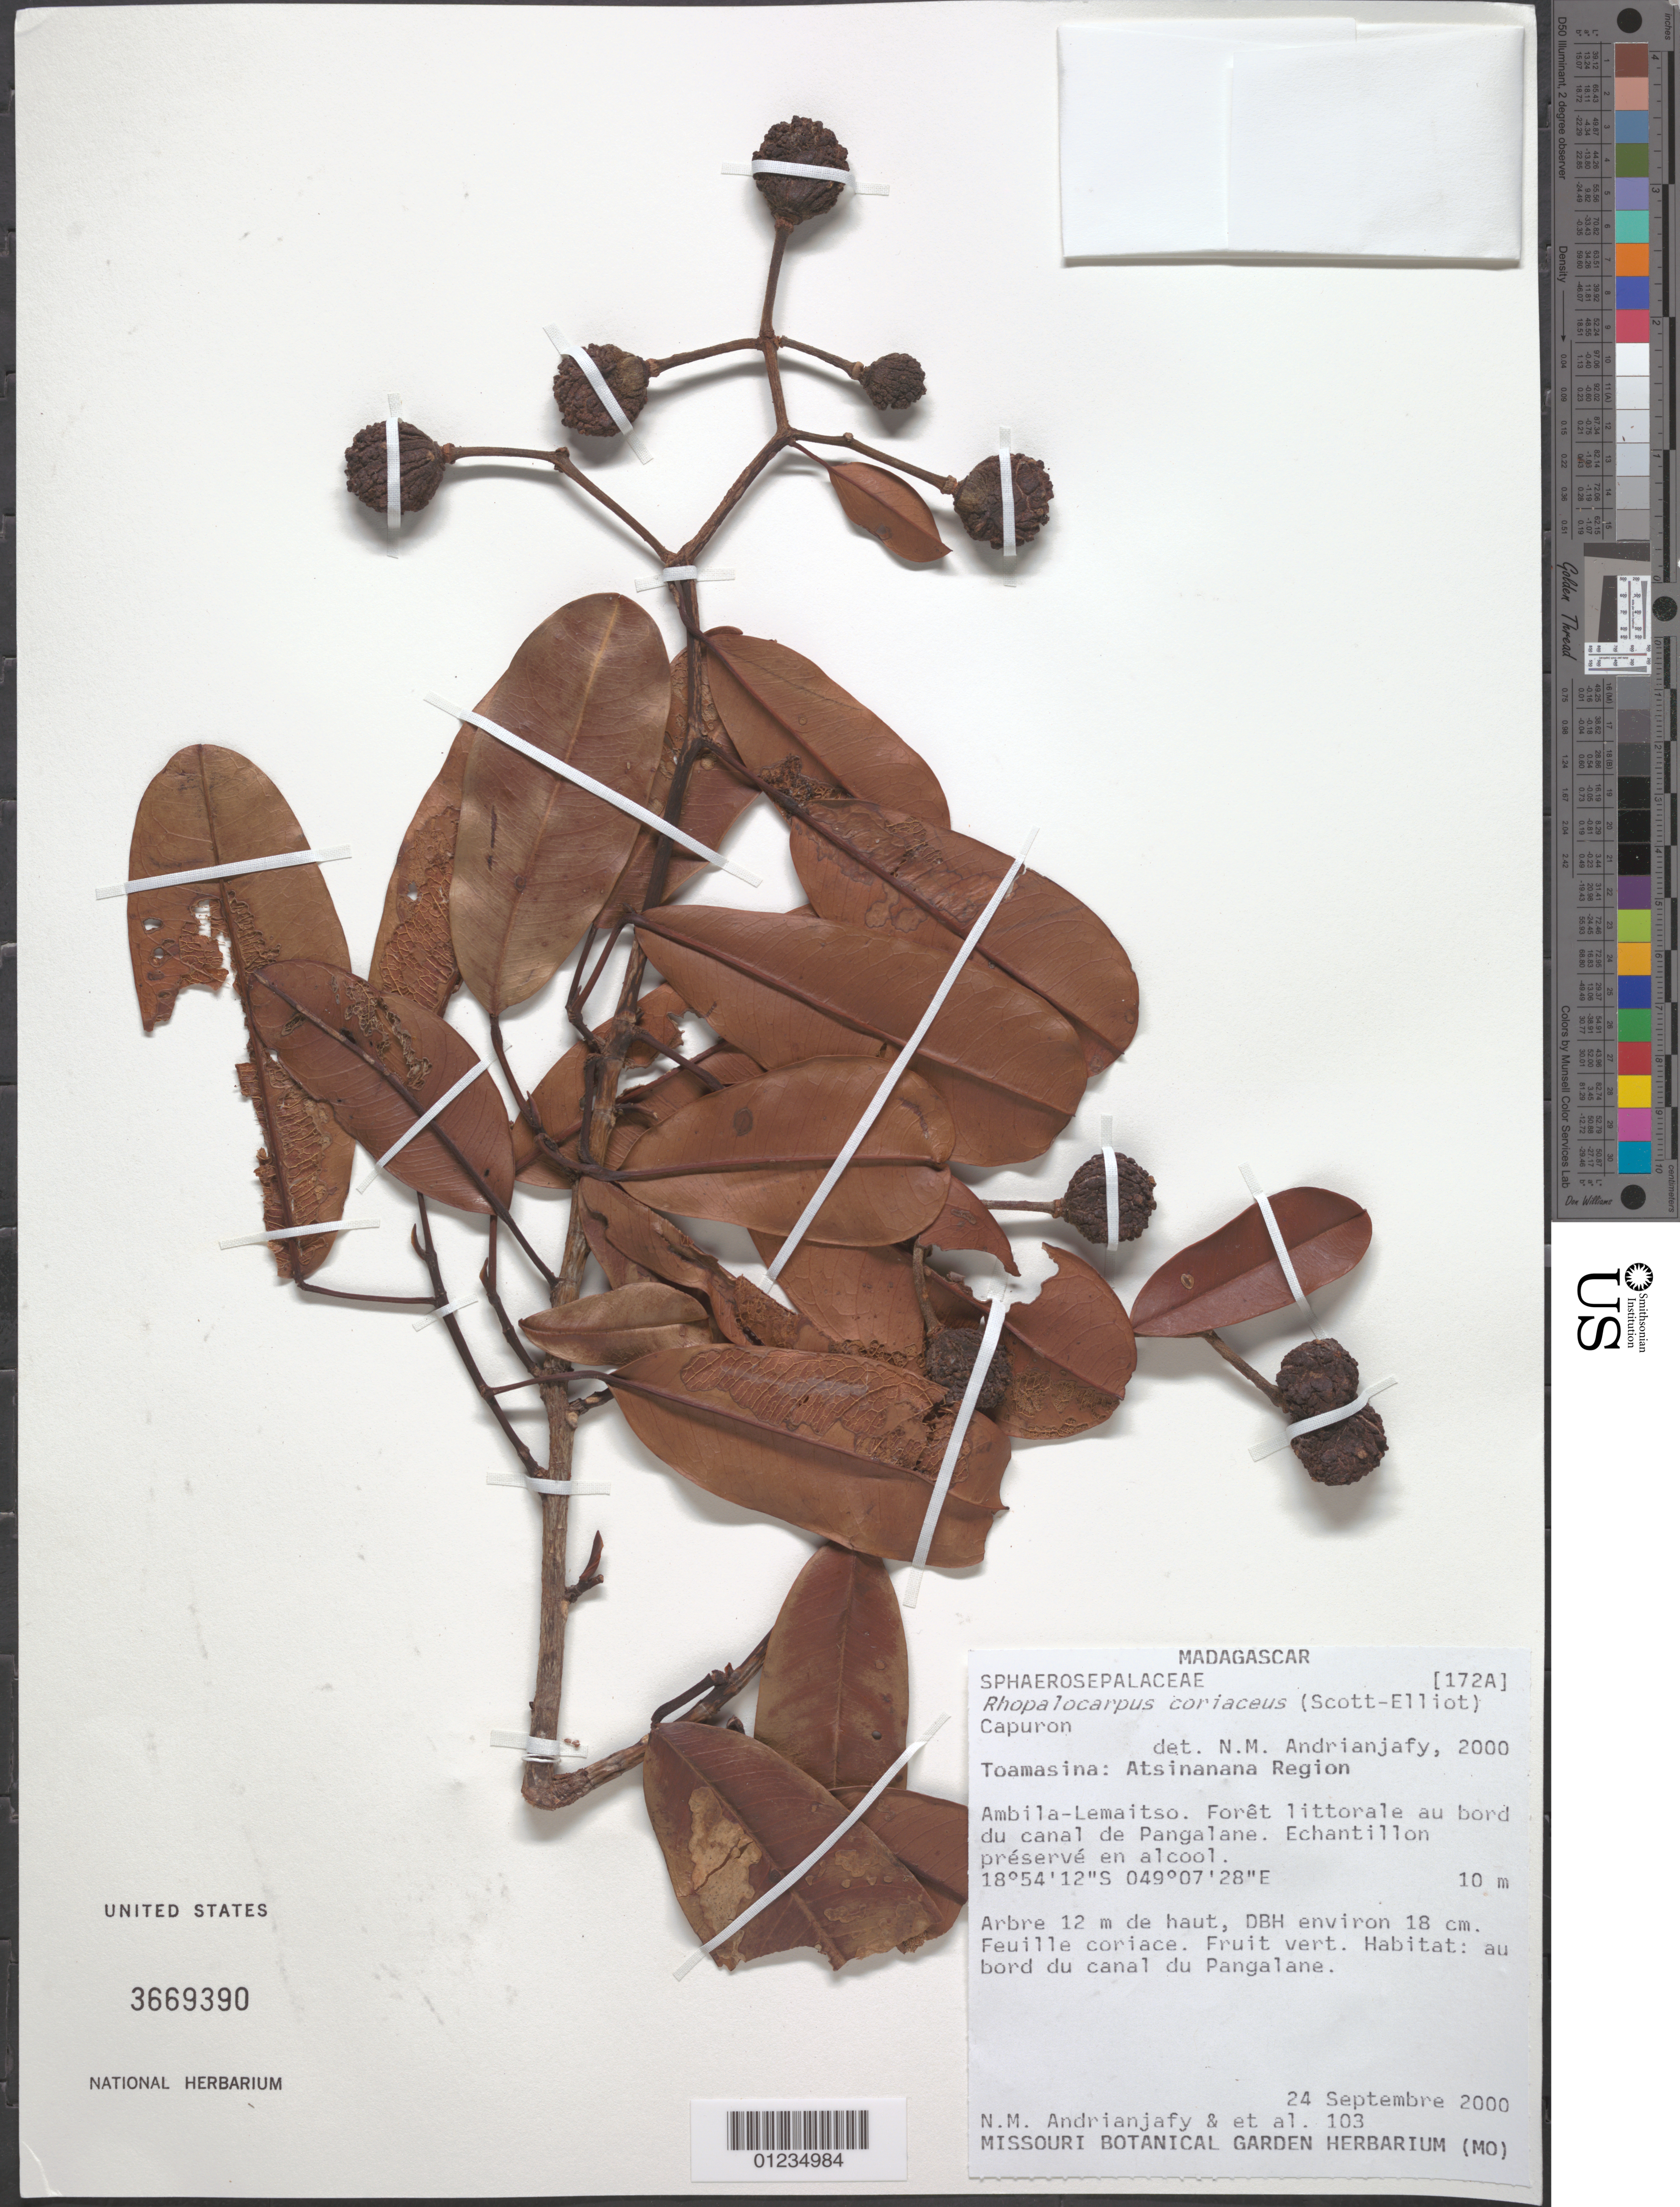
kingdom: Plantae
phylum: Tracheophyta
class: Magnoliopsida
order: Malvales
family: Sphaerosepalaceae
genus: Rhopalocarpus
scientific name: Rhopalocarpus coriaceus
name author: (Scott Elliot) Capuron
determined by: Andrianjafy, N. M.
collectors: N. M. Andrianjafy et al.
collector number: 103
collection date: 2000-09-24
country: Madagascar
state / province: Atsinanana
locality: Ambila-Lemaitso. Foret littorale au bord du canal de Pangalane.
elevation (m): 10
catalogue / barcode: US 3669390